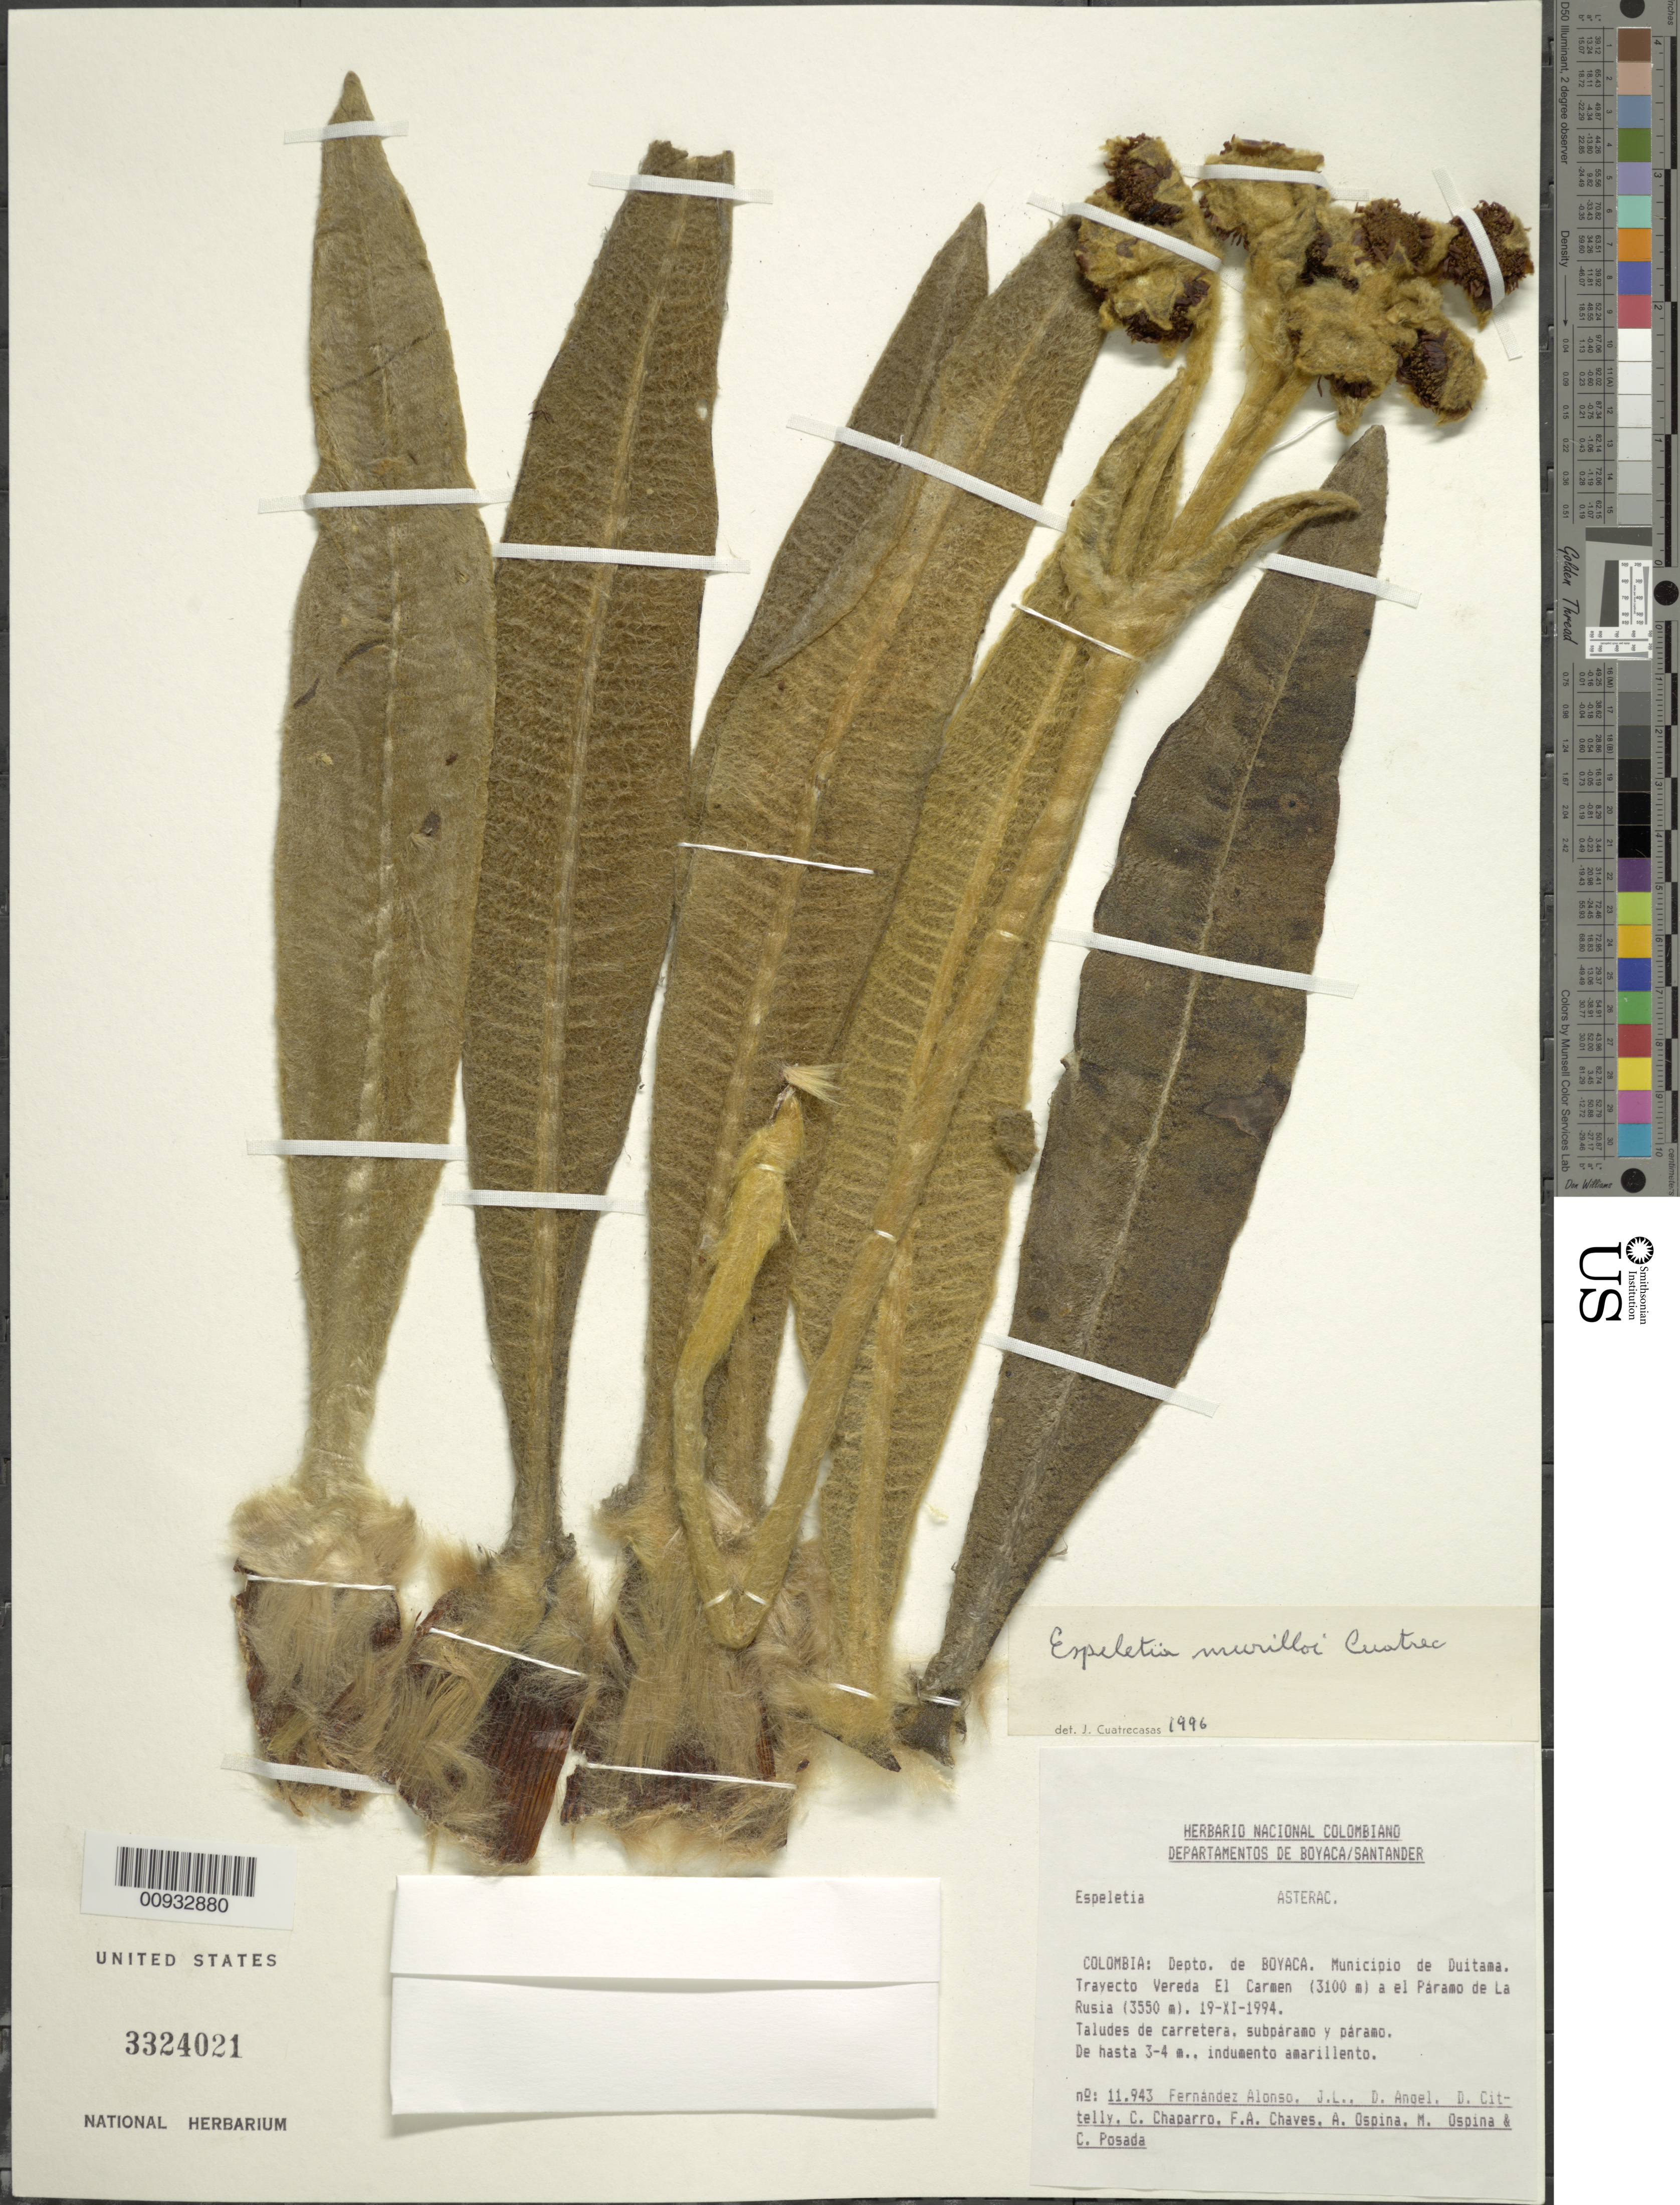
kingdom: Plantae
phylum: Tracheophyta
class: Magnoliopsida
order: Asterales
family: Asteraceae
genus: Espeletia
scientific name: Espeletia murilloi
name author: Cuatrec.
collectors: J. L. Fernández-Alonso, D. Angel, D. Cittelly, C. Chaparro & et al.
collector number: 11943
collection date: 1994-11-19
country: Colombia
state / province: Boyacá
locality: Municipio de Duitama, Trayecto Vereda El Carmen a el Paramo de La Rusia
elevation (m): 3100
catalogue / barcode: US 3324021